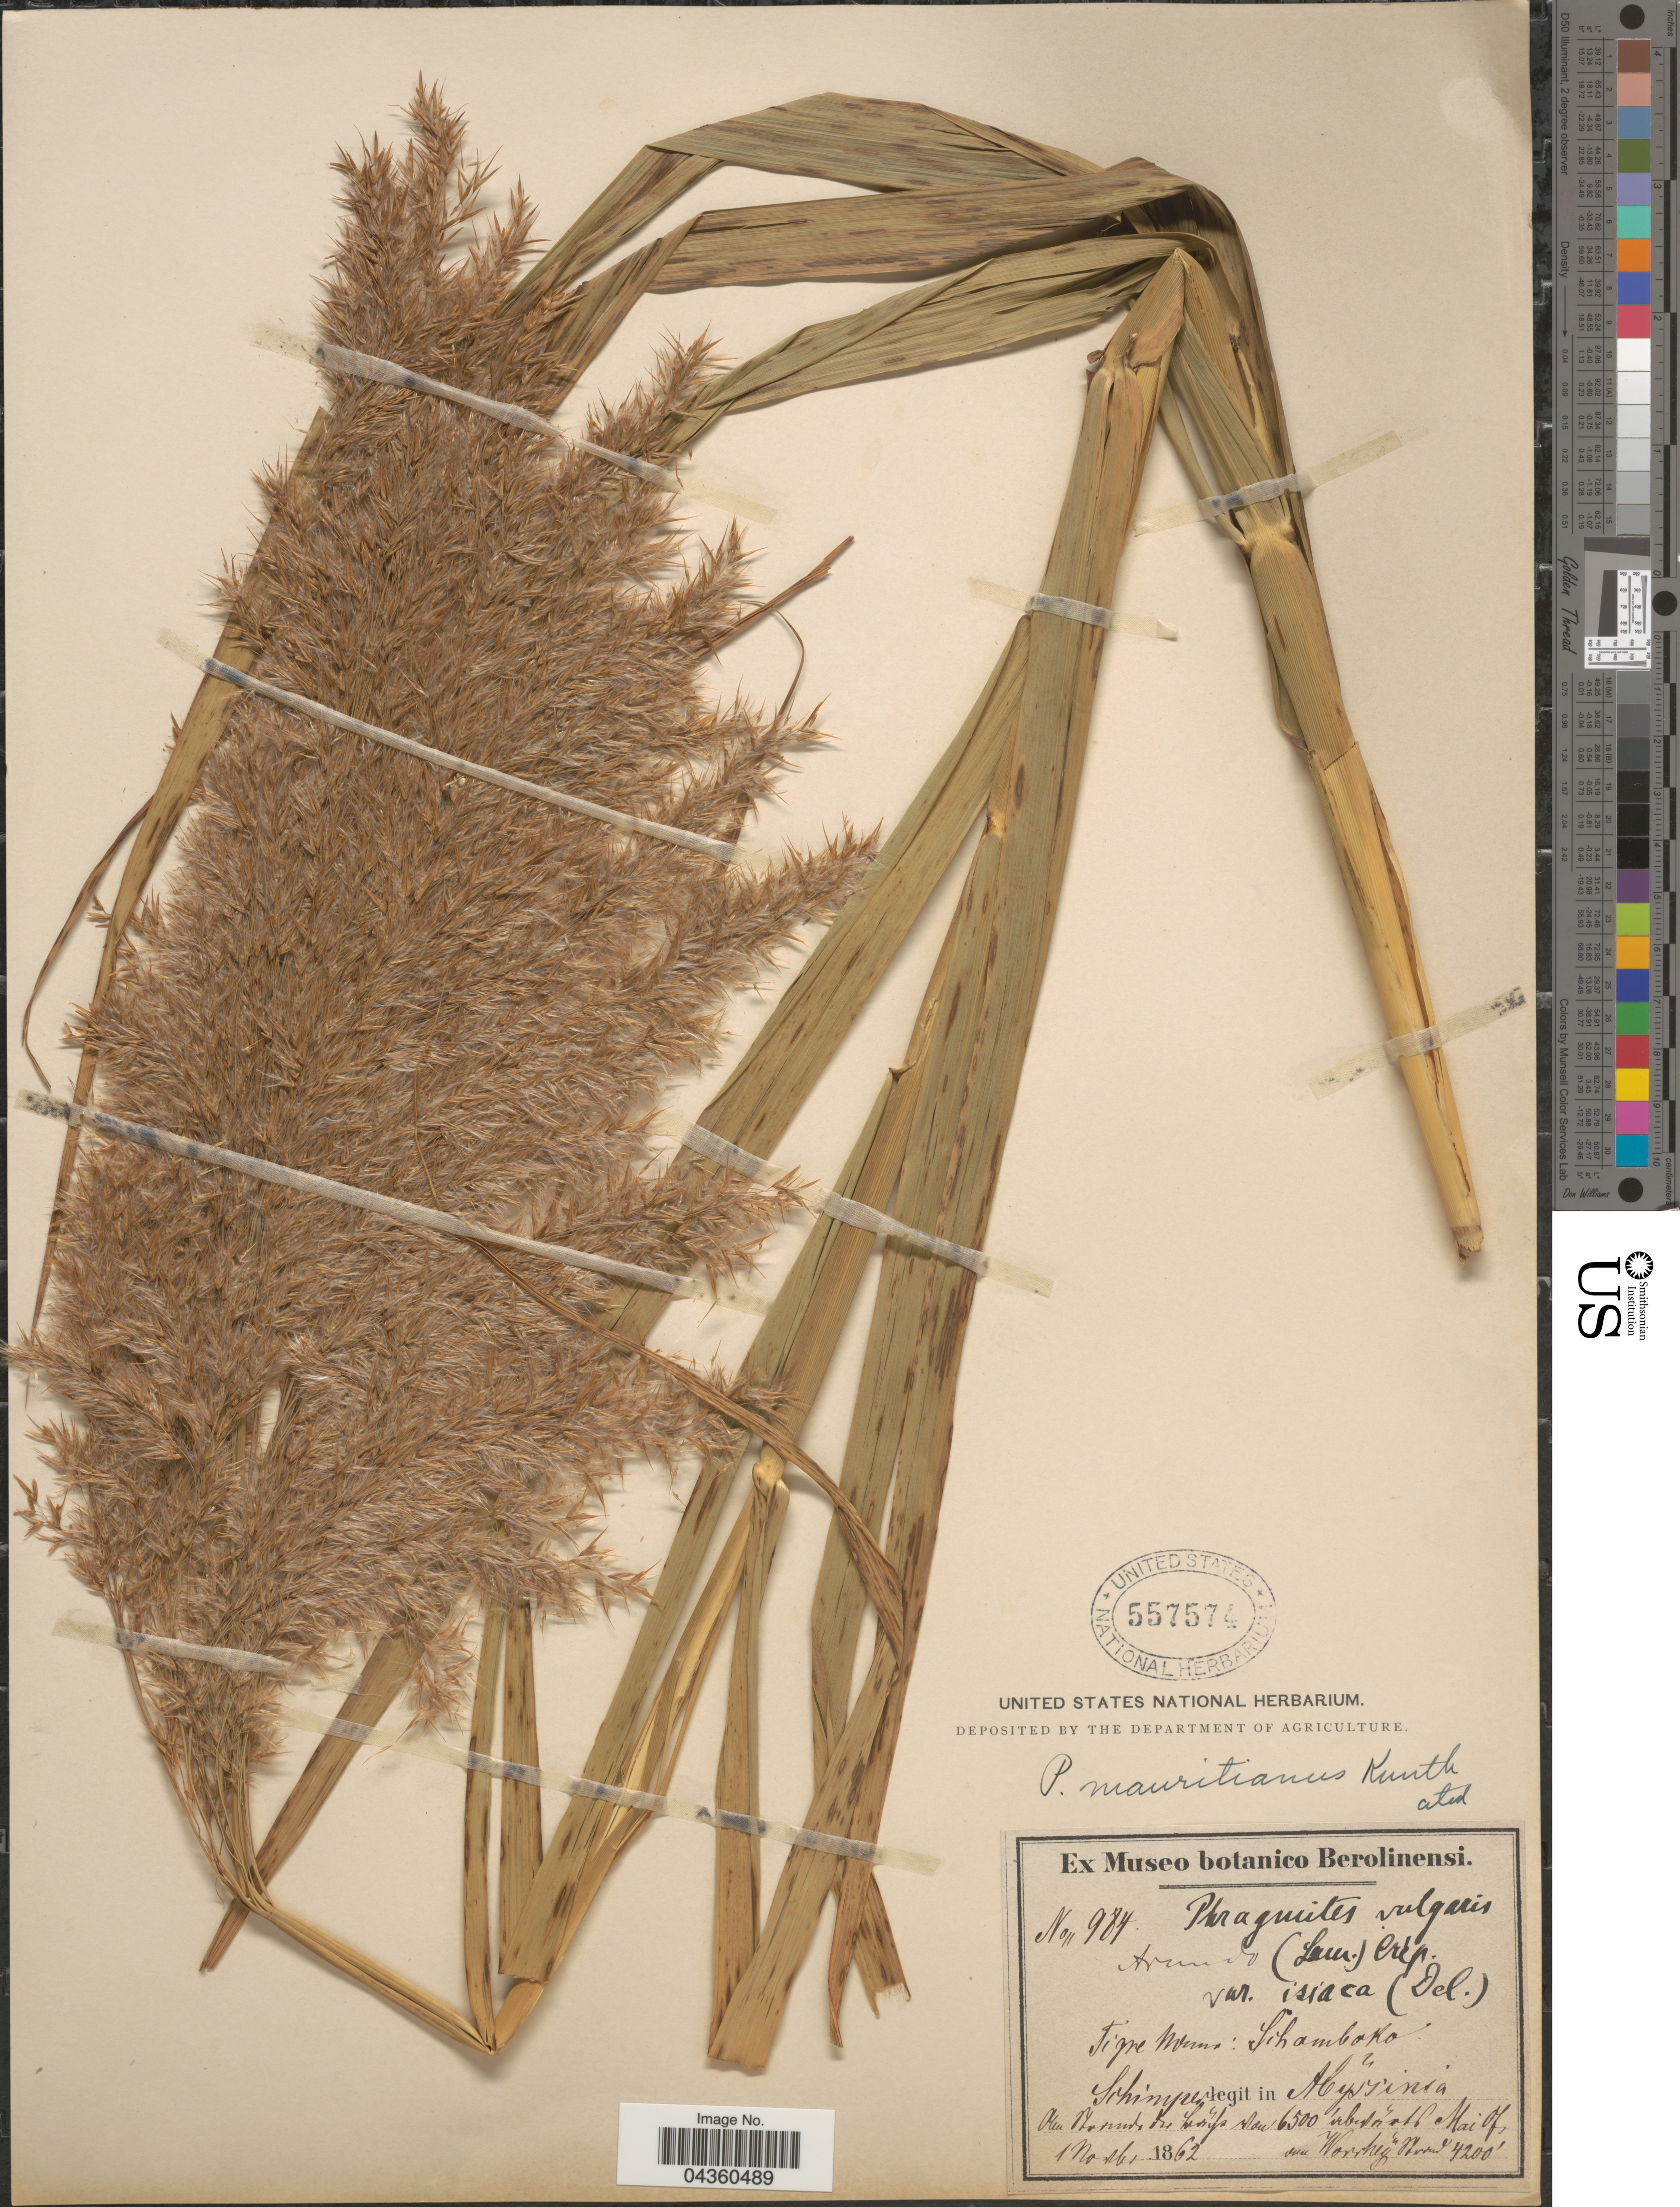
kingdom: Plantae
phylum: Tracheophyta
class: Liliopsida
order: Poales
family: Poaceae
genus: Phragmites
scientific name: Phragmites mauritianus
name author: Kunth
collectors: -. Schimper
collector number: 984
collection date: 1862-05-16/1862-11-01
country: Ethiopia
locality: Abÿssinia. [illegible text].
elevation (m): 1280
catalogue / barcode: US 557574